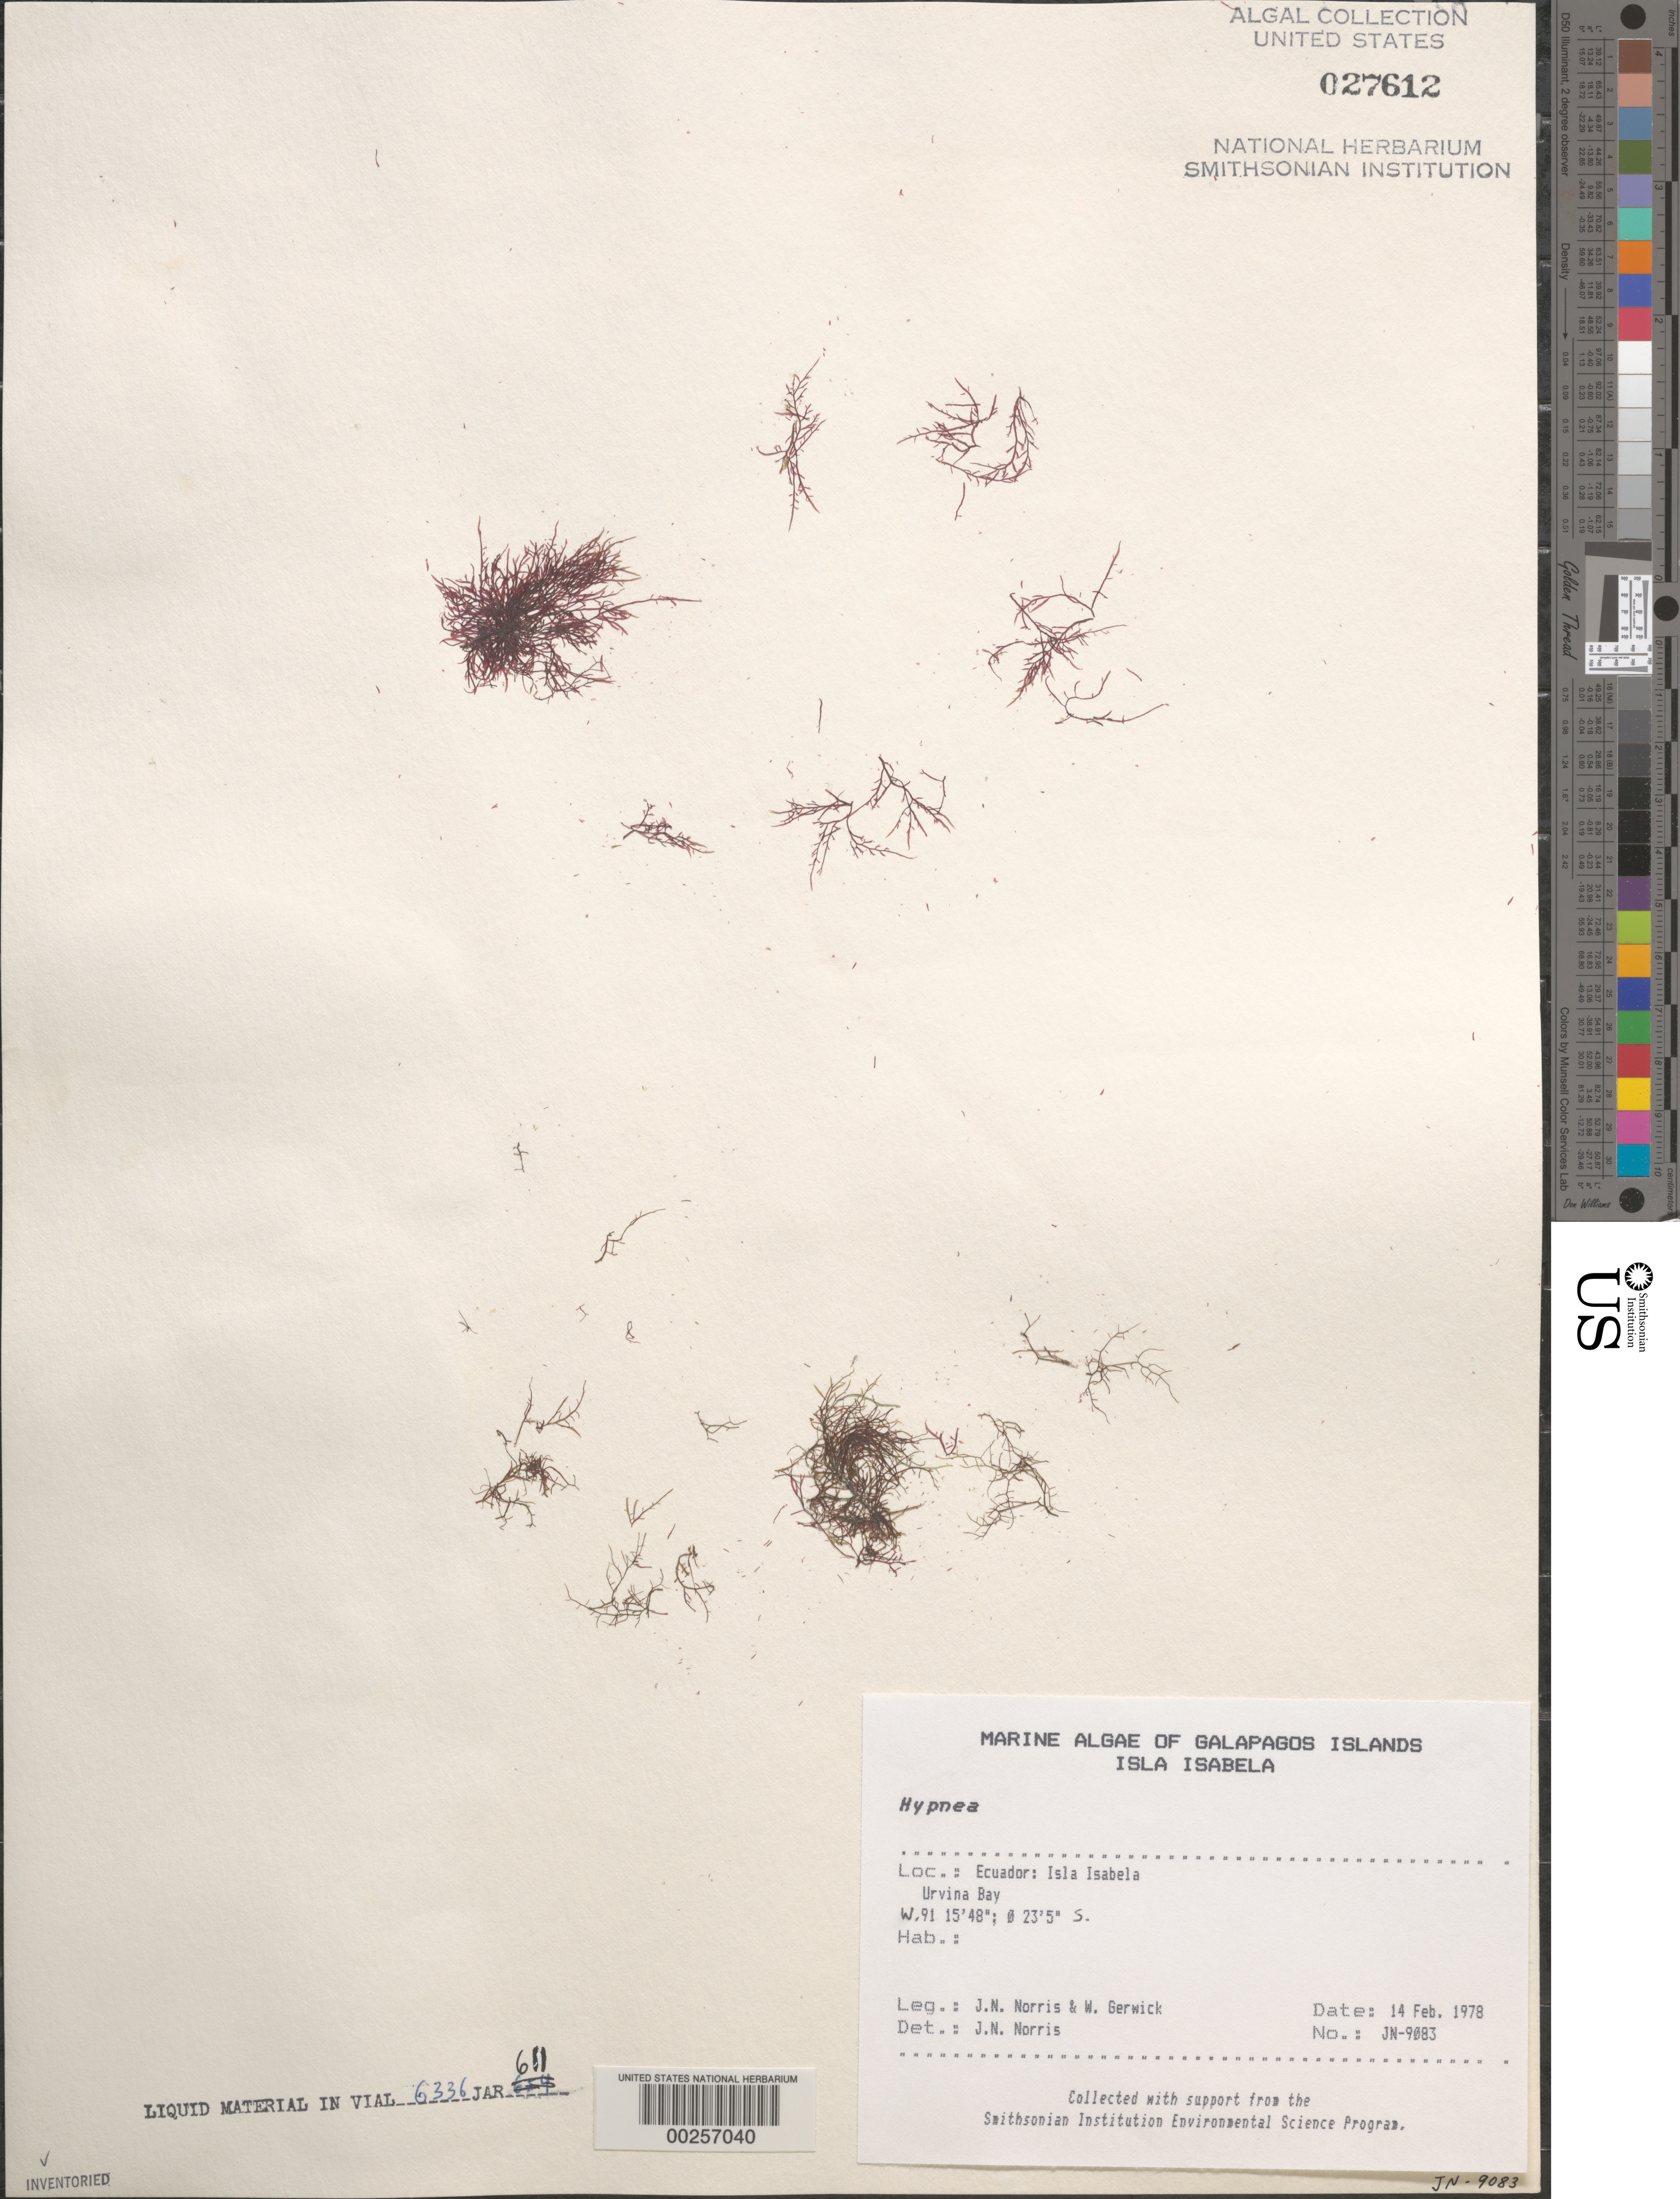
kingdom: Plantae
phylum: Rhodophyta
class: Florideophyceae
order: Gigartinales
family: Cystocloniaceae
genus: Hypnea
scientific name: Hypnea sp.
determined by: Norris, James N.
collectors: J. N. Norris & W. Gerwick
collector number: JN-9083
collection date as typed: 14 Feb 1978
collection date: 1978-02-14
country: Ecuador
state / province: Colón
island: Isabela [Albemarle]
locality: Urvina Bay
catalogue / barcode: US 27612